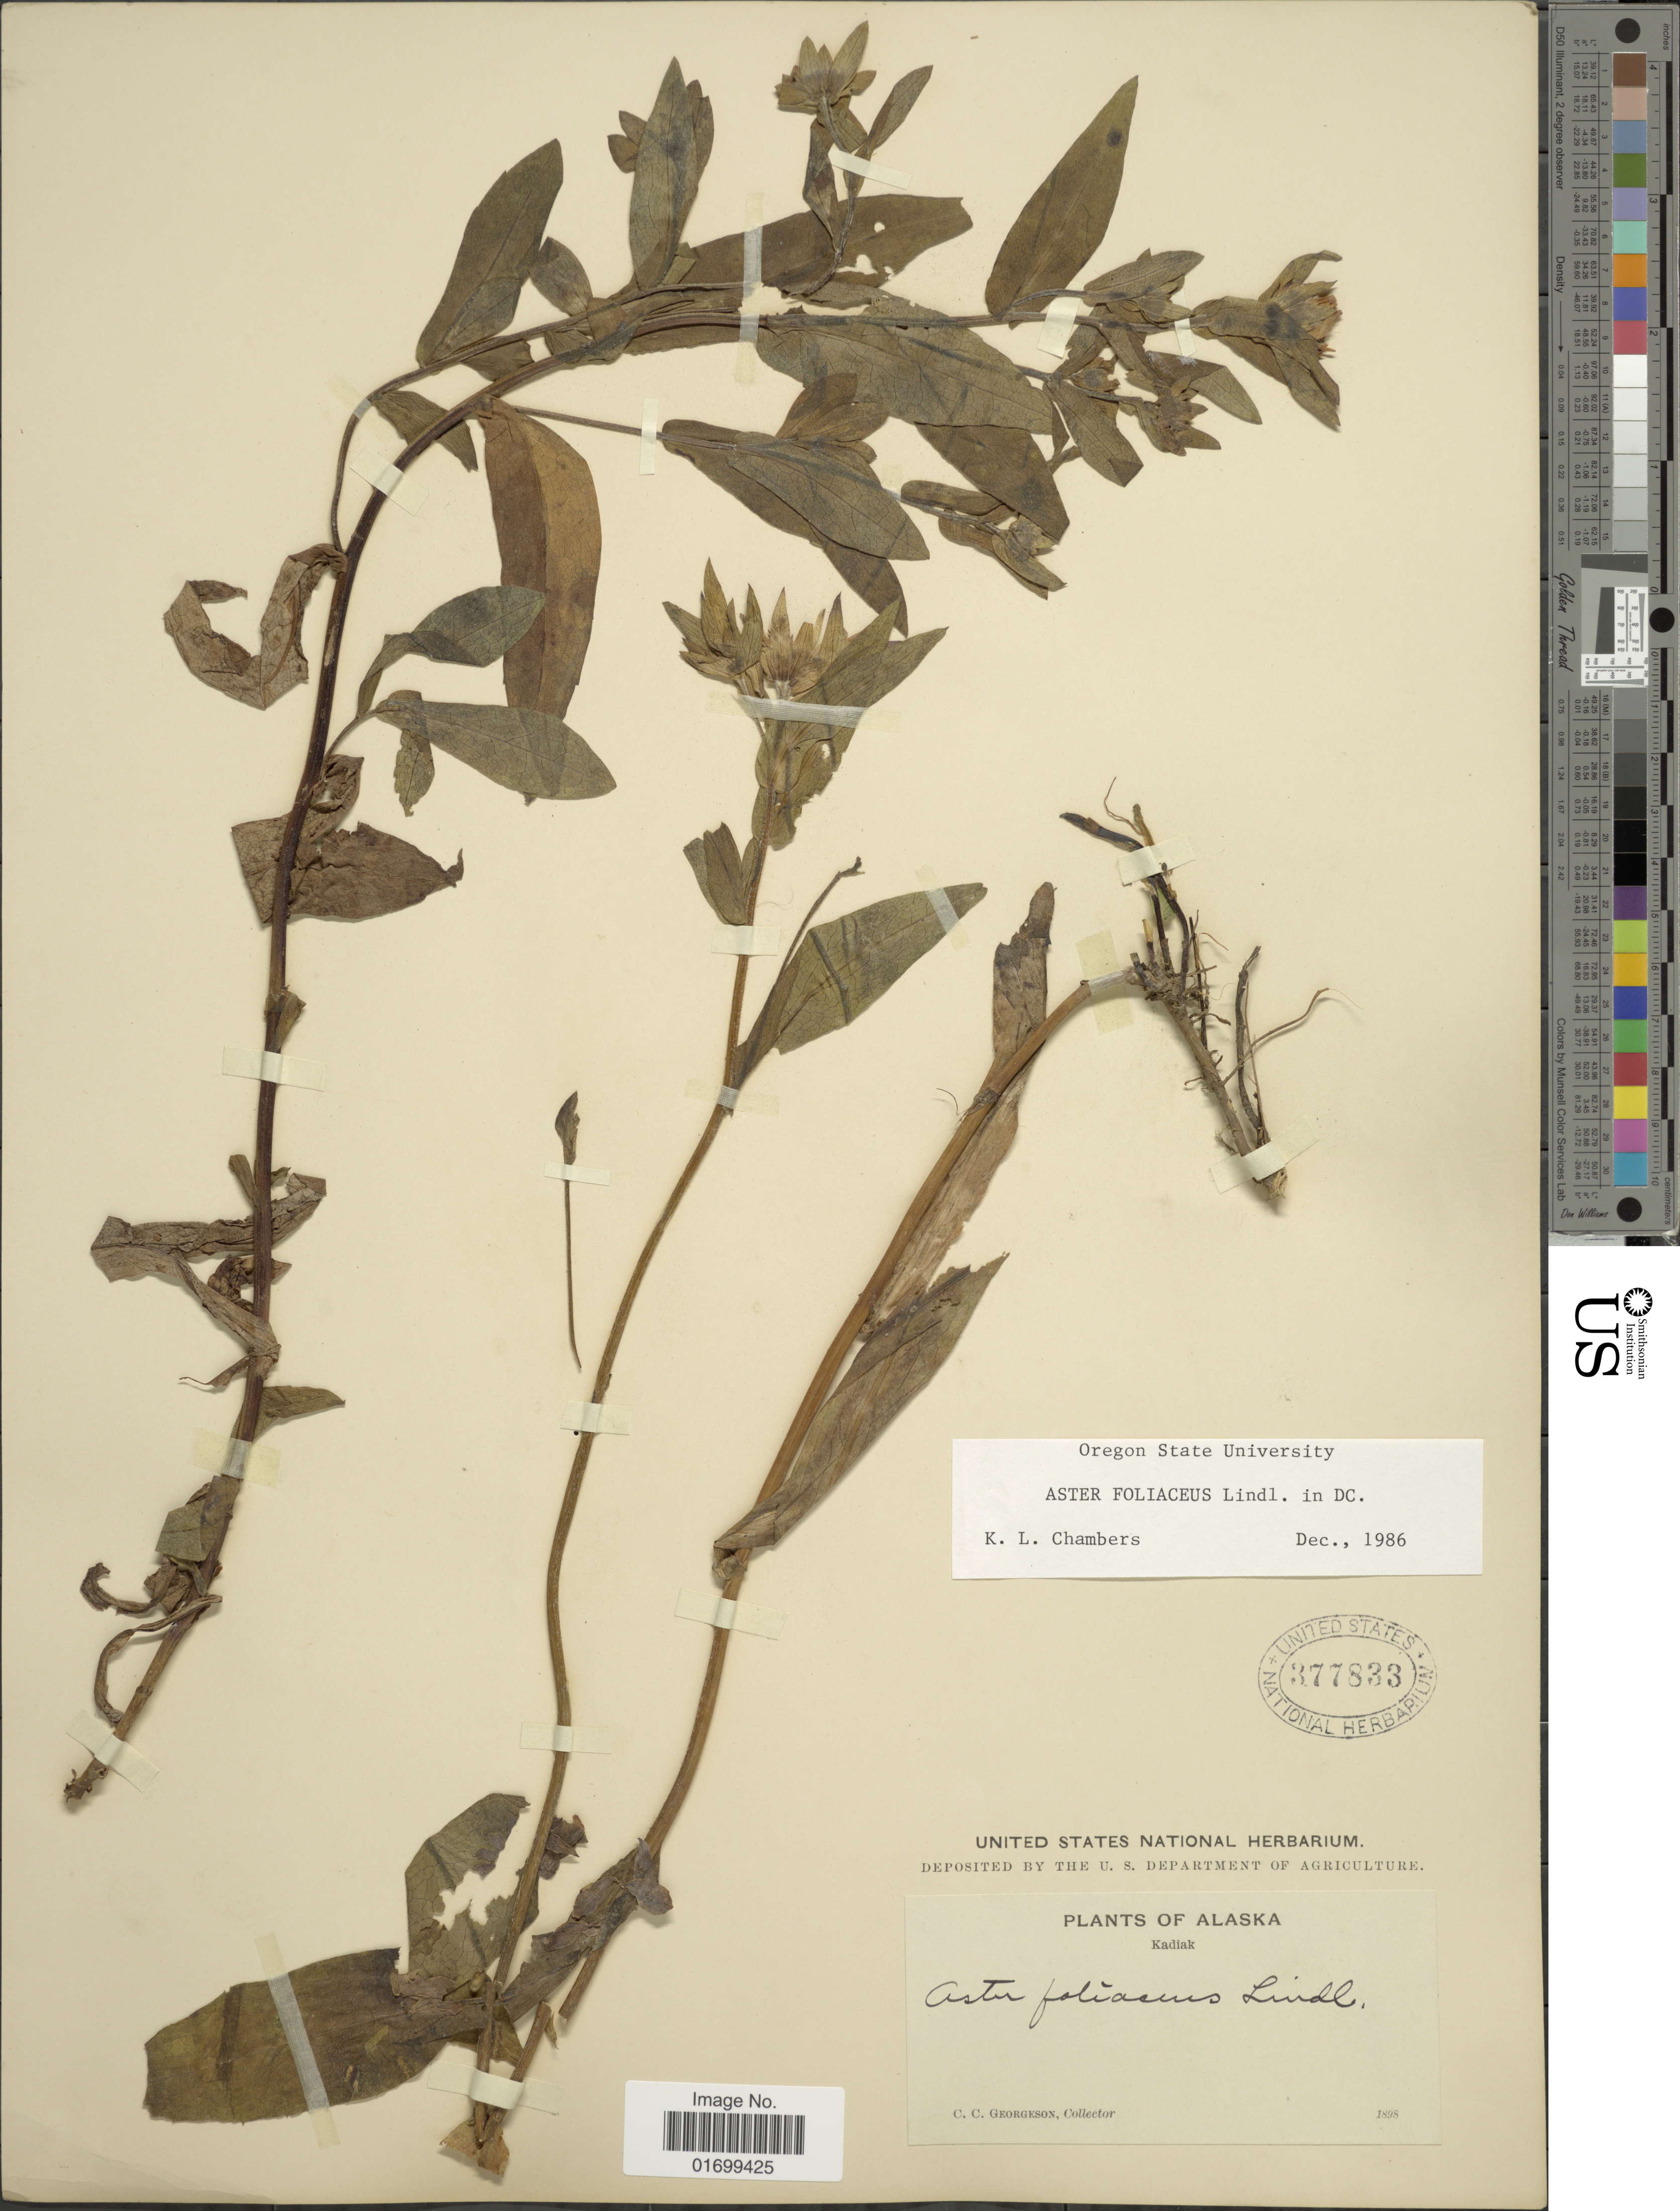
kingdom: Plantae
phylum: Tracheophyta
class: Magnoliopsida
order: Asterales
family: Asteraceae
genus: Symphyotrichum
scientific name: Symphyotrichum foliaceum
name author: (Lindl. ex DC.) G.L. Nesom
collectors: C. Georgeson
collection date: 1898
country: United States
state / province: Alaska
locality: Kadiak.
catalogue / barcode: US 377833